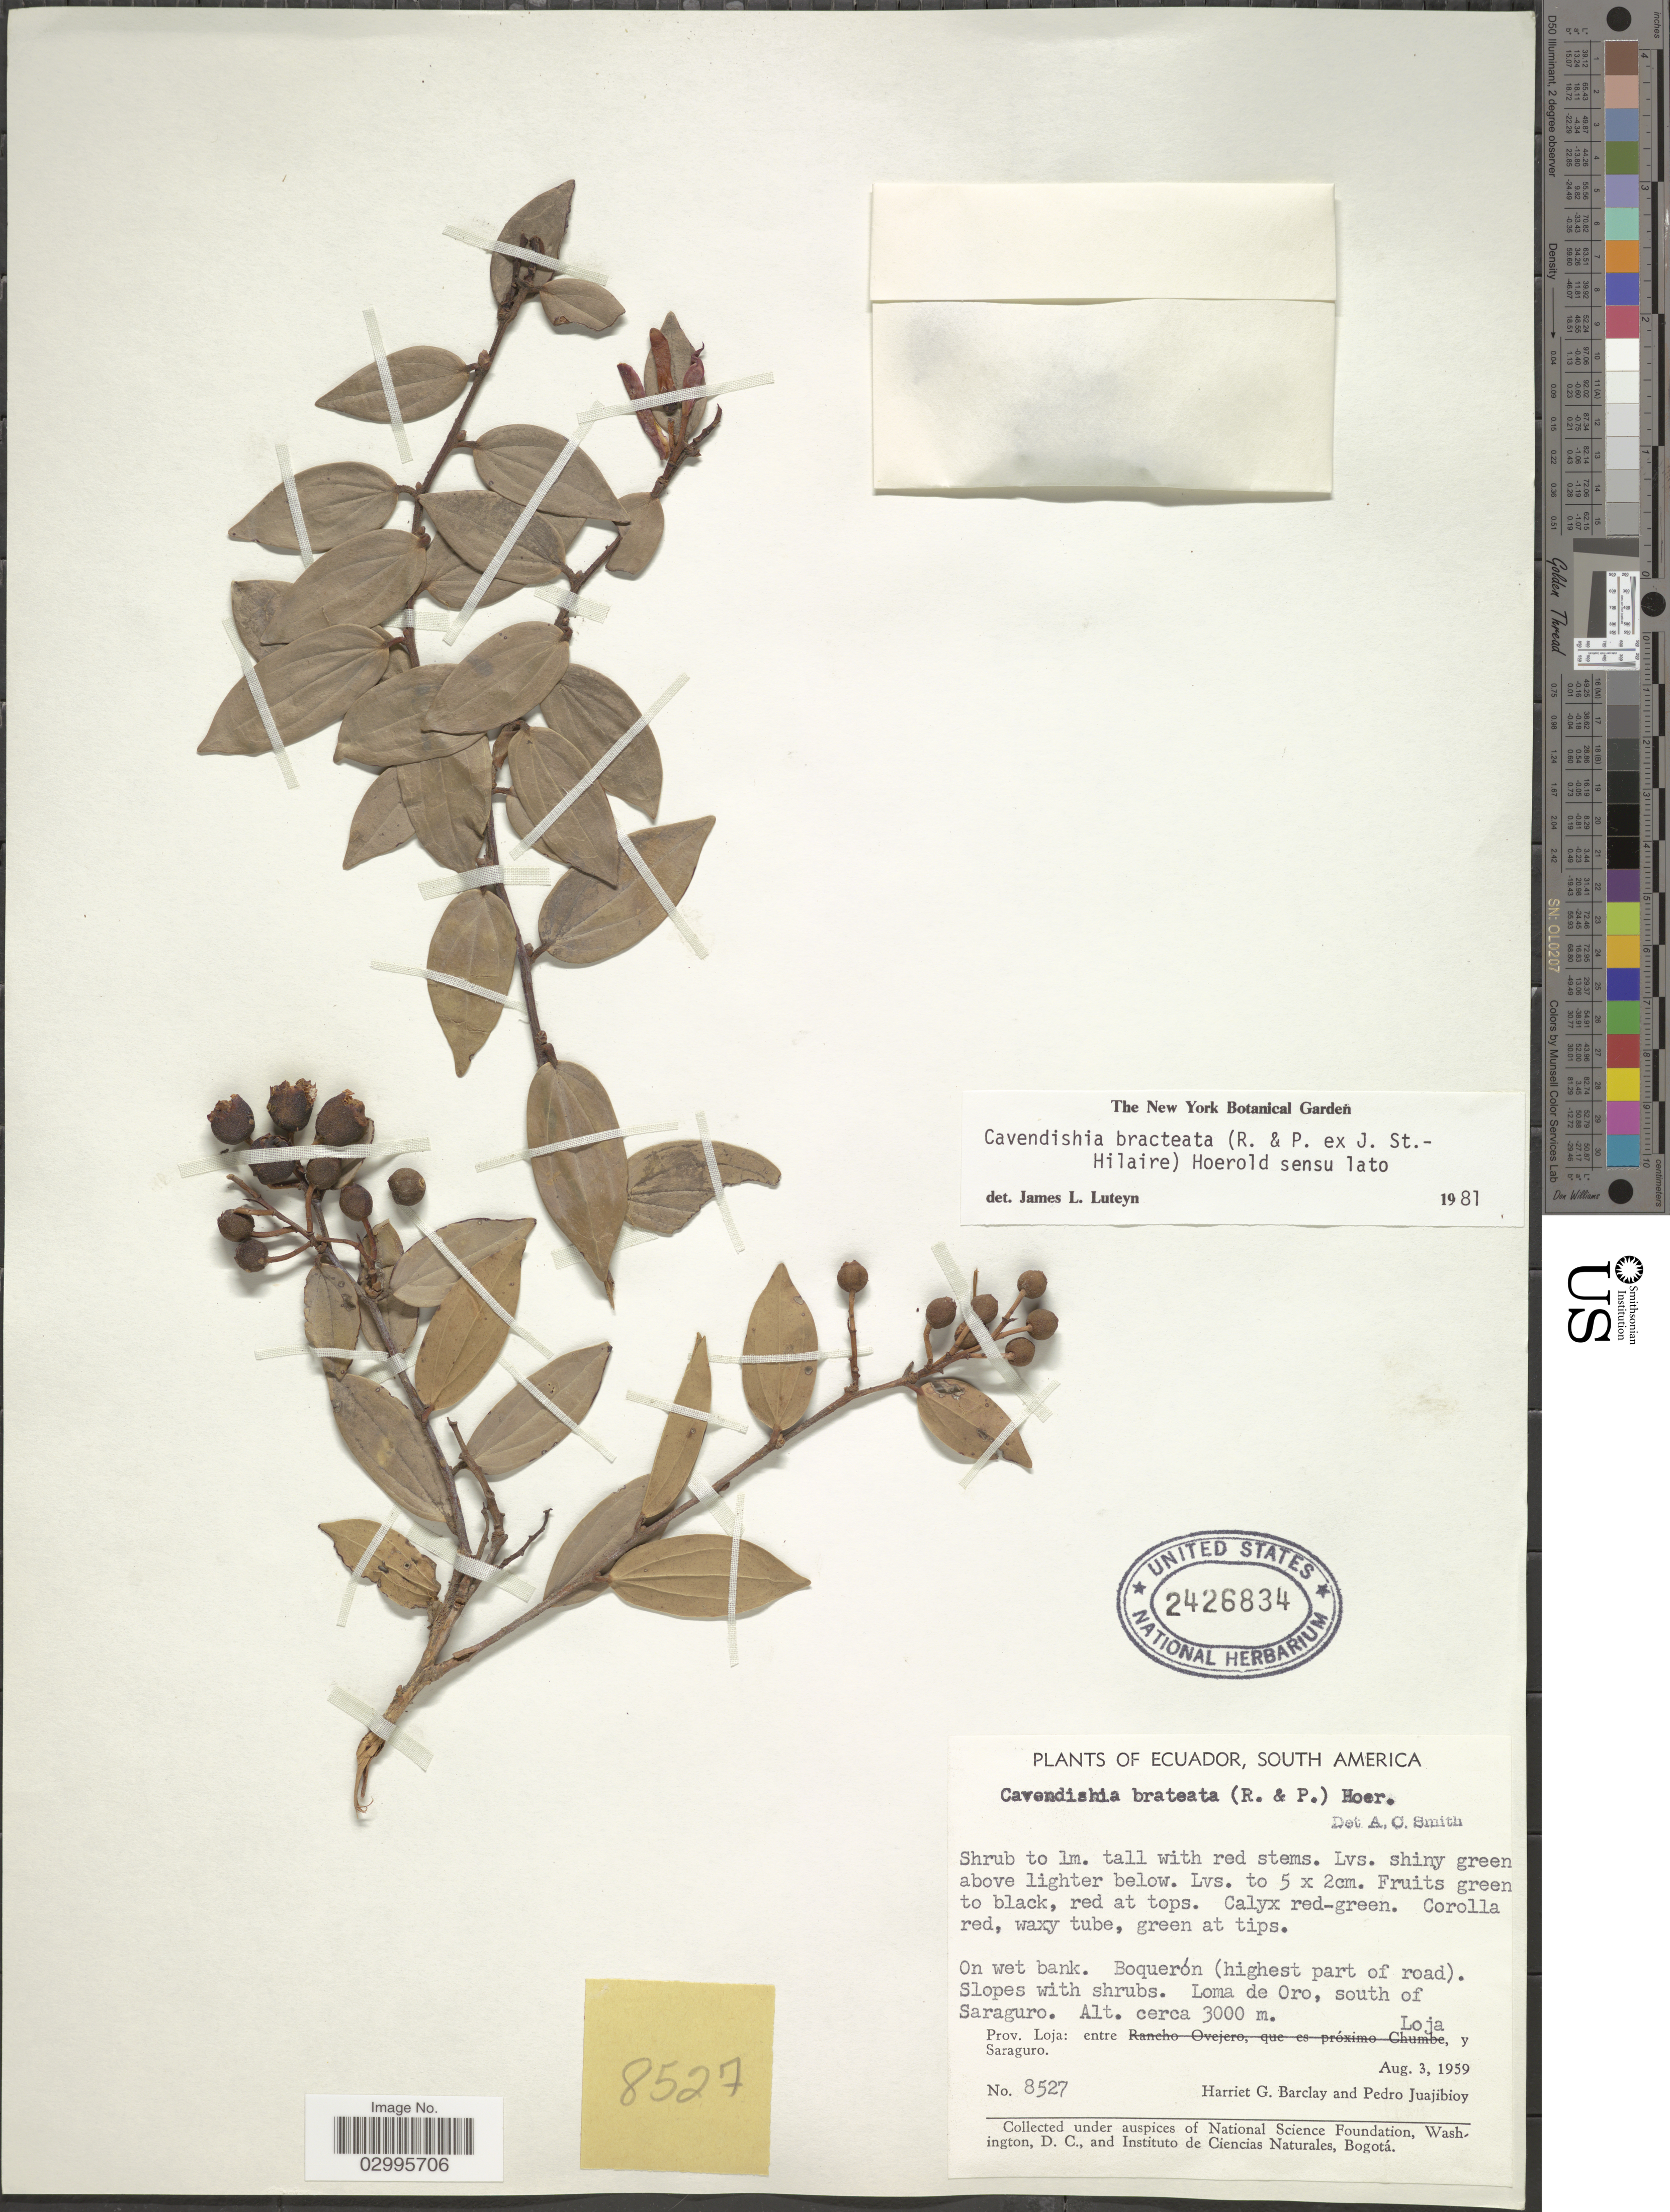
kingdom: Plantae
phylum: Tracheophyta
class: Magnoliopsida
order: Ericales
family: Ericaceae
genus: Cavendishia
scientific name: Cavendishia bracteata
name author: (Ruiz & Pav. ex J. St.-Hil.) Hoerold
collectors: H. G. Barclay & P. Juajibioy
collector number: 8527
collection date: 1959-08-03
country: Ecuador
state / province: Loja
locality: On wet bank. Boquerón (highest part of road). Loma de Oro, south of Saraguro. Entre Loja y Saraguro.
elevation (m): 3000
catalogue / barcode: US 2426834